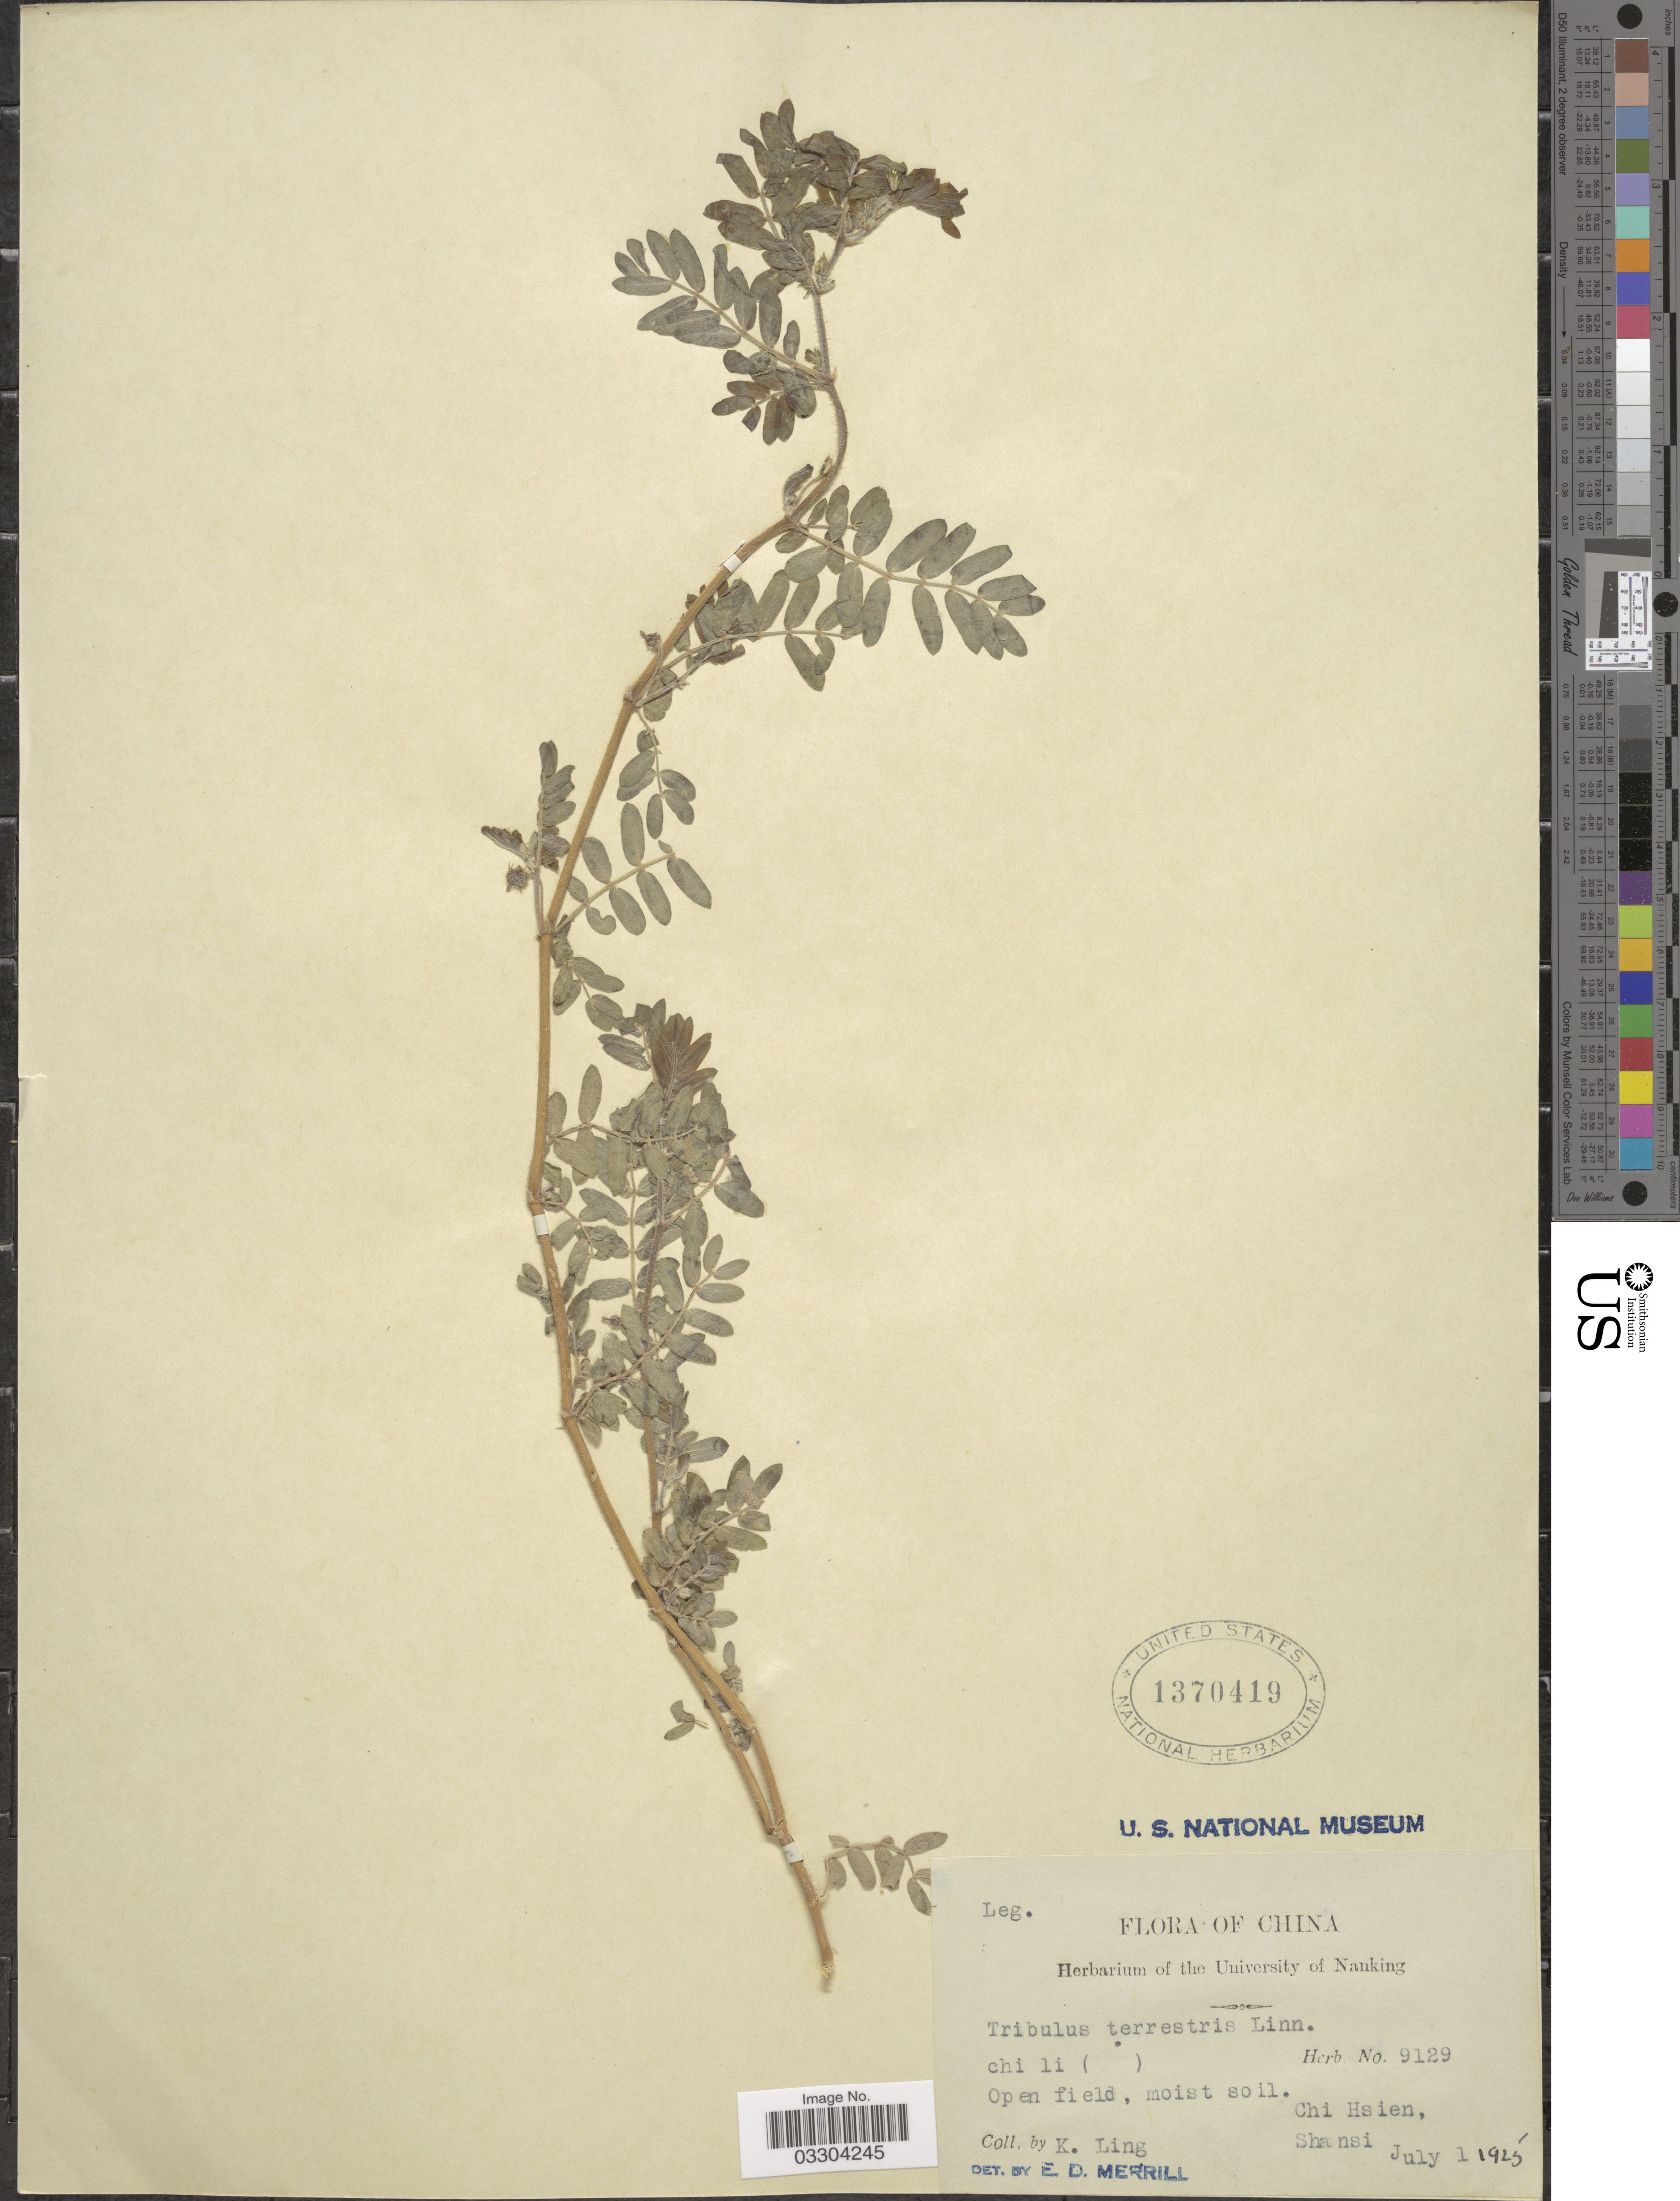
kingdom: Plantae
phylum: Tracheophyta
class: Magnoliopsida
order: Zygophyllales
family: Zygophyllaceae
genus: Tribulus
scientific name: Tribulus terrestris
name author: L.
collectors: K. Ling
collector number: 9129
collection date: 1925-07-01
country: China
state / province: Shanxi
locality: Chi Hsien, Shansi.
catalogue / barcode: US 1370419